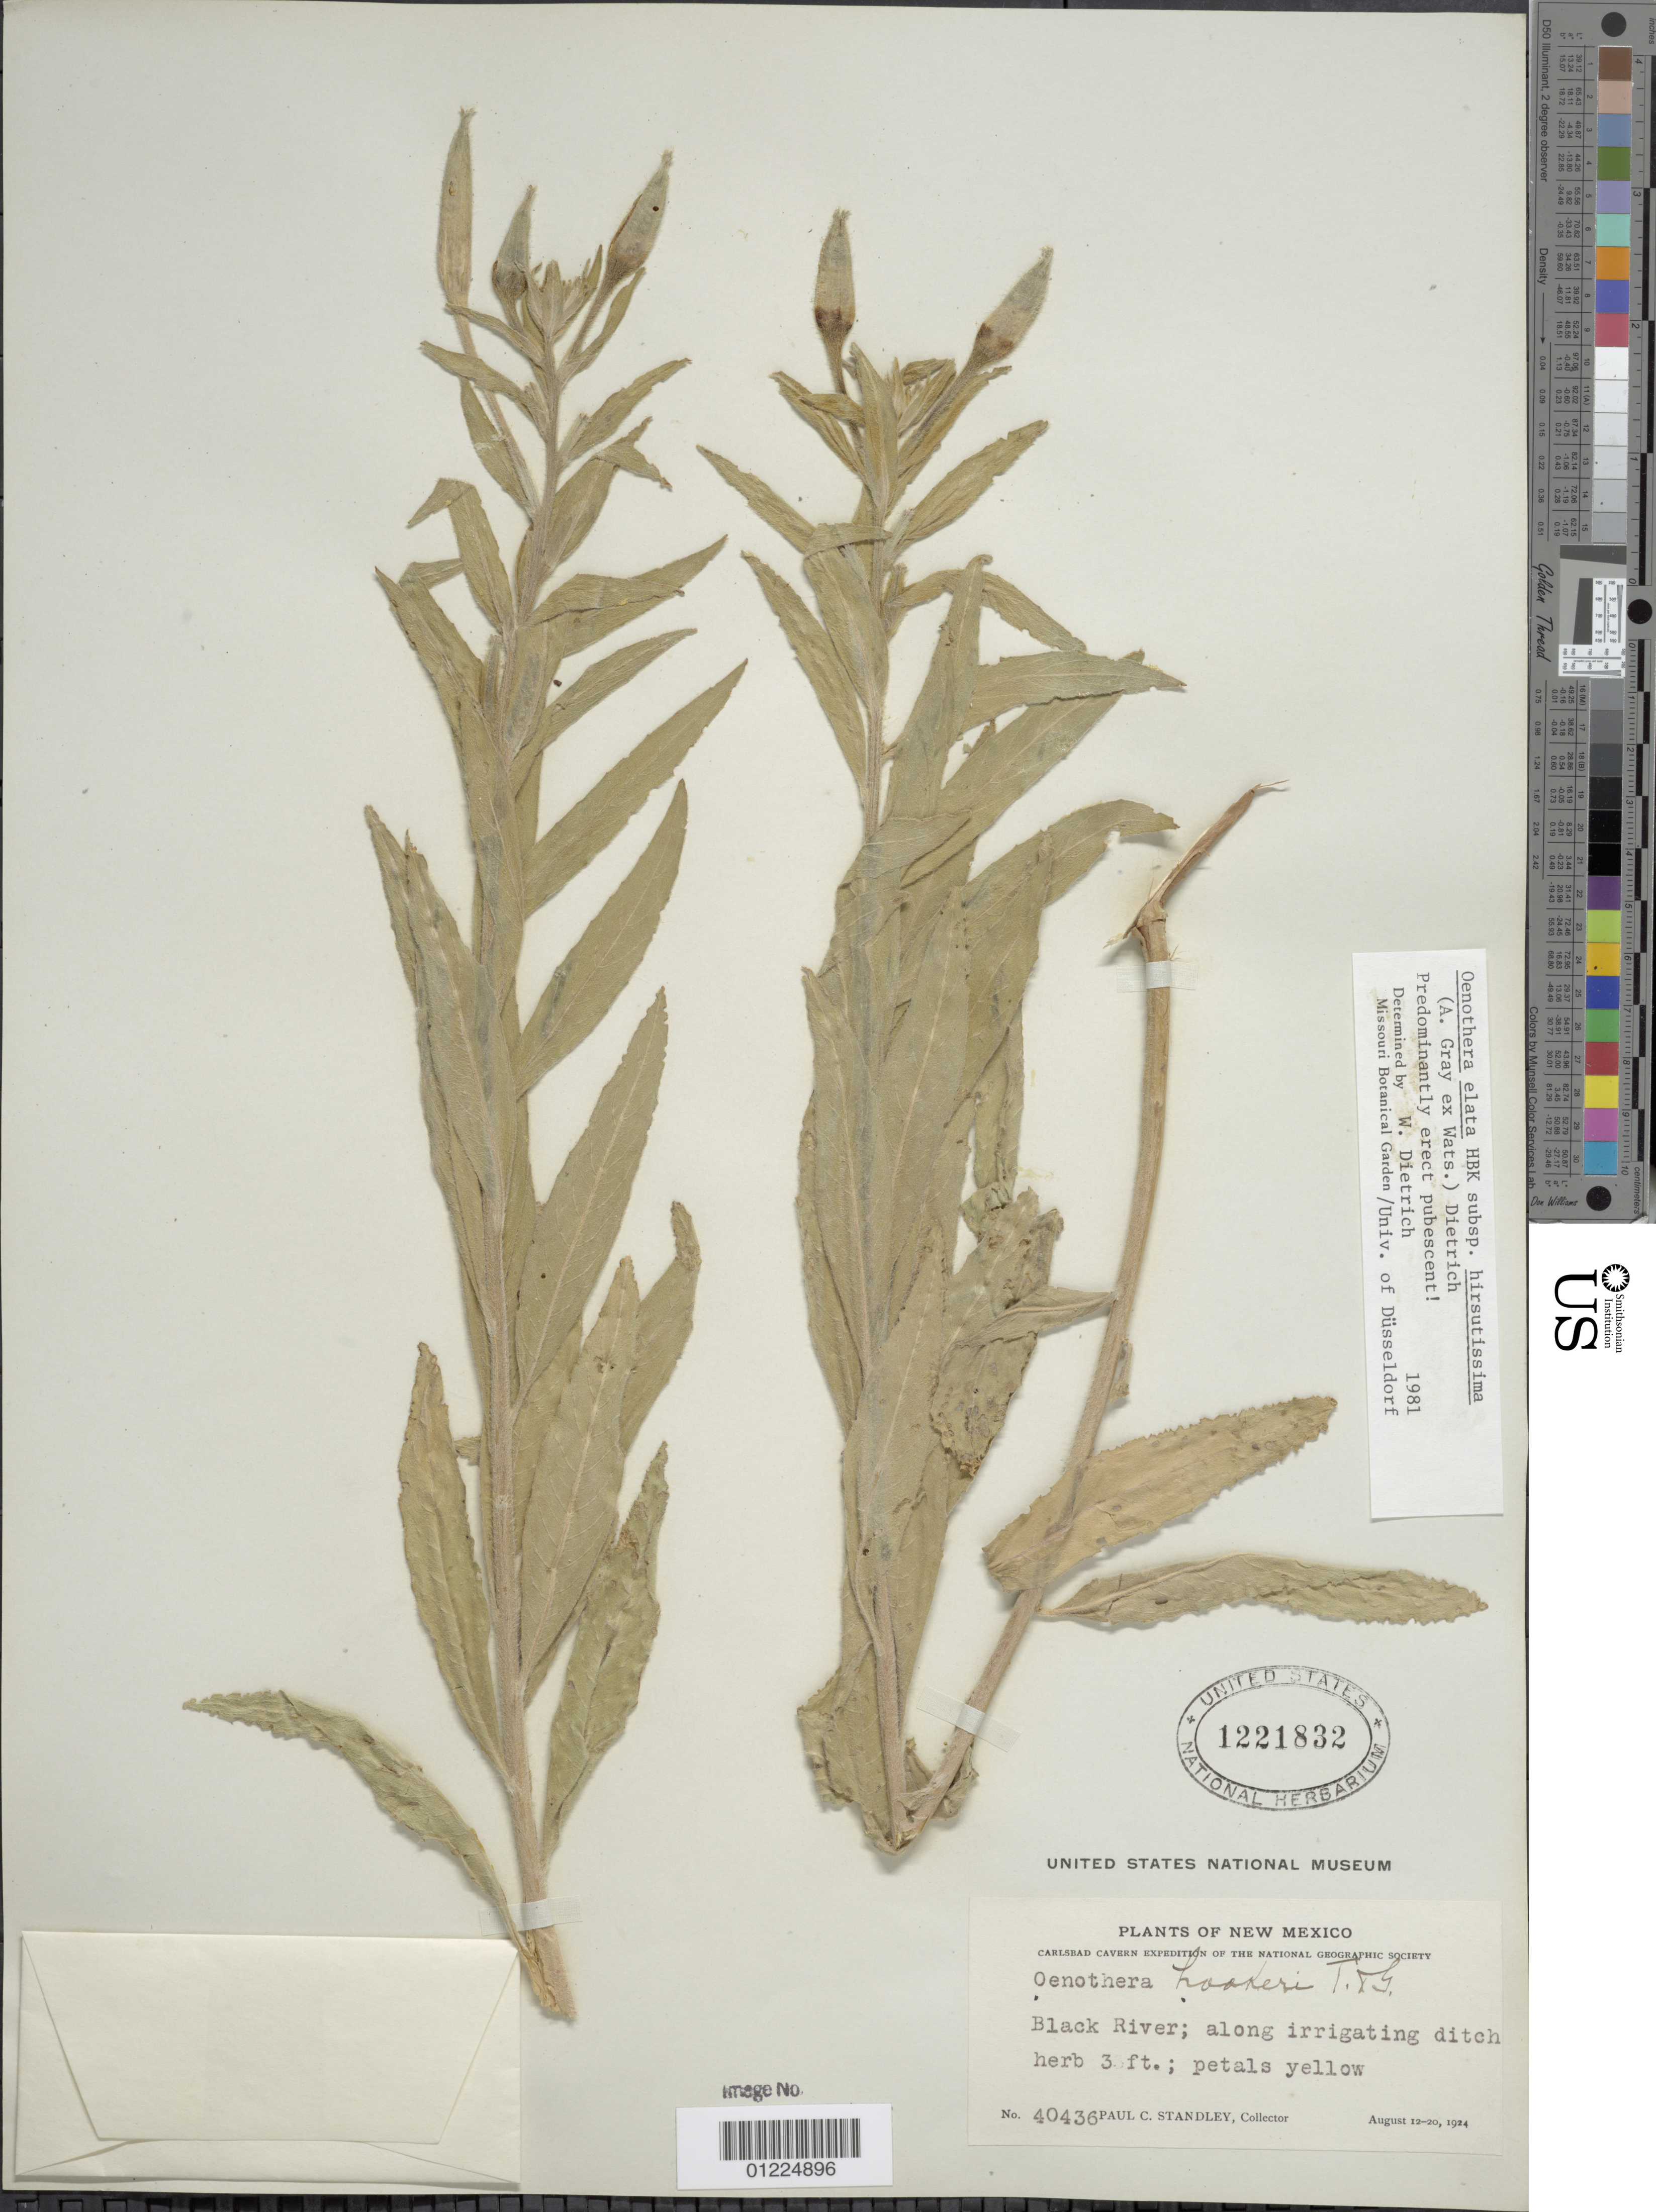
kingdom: Plantae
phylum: Tracheophyta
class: Magnoliopsida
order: Myrtales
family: Onagraceae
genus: Oenothera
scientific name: Oenothera elata subsp. hirsutissima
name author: (A. Gray ex S. Watson) W. Dietr.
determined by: Dietrich, W.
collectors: P. C. Standley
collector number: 40436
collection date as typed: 12 Aug 1924 to 20 Aug 1924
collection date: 1924-08-12/1924-08-20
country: United States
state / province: New Mexico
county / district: Eddy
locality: Black River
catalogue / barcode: US 1221832